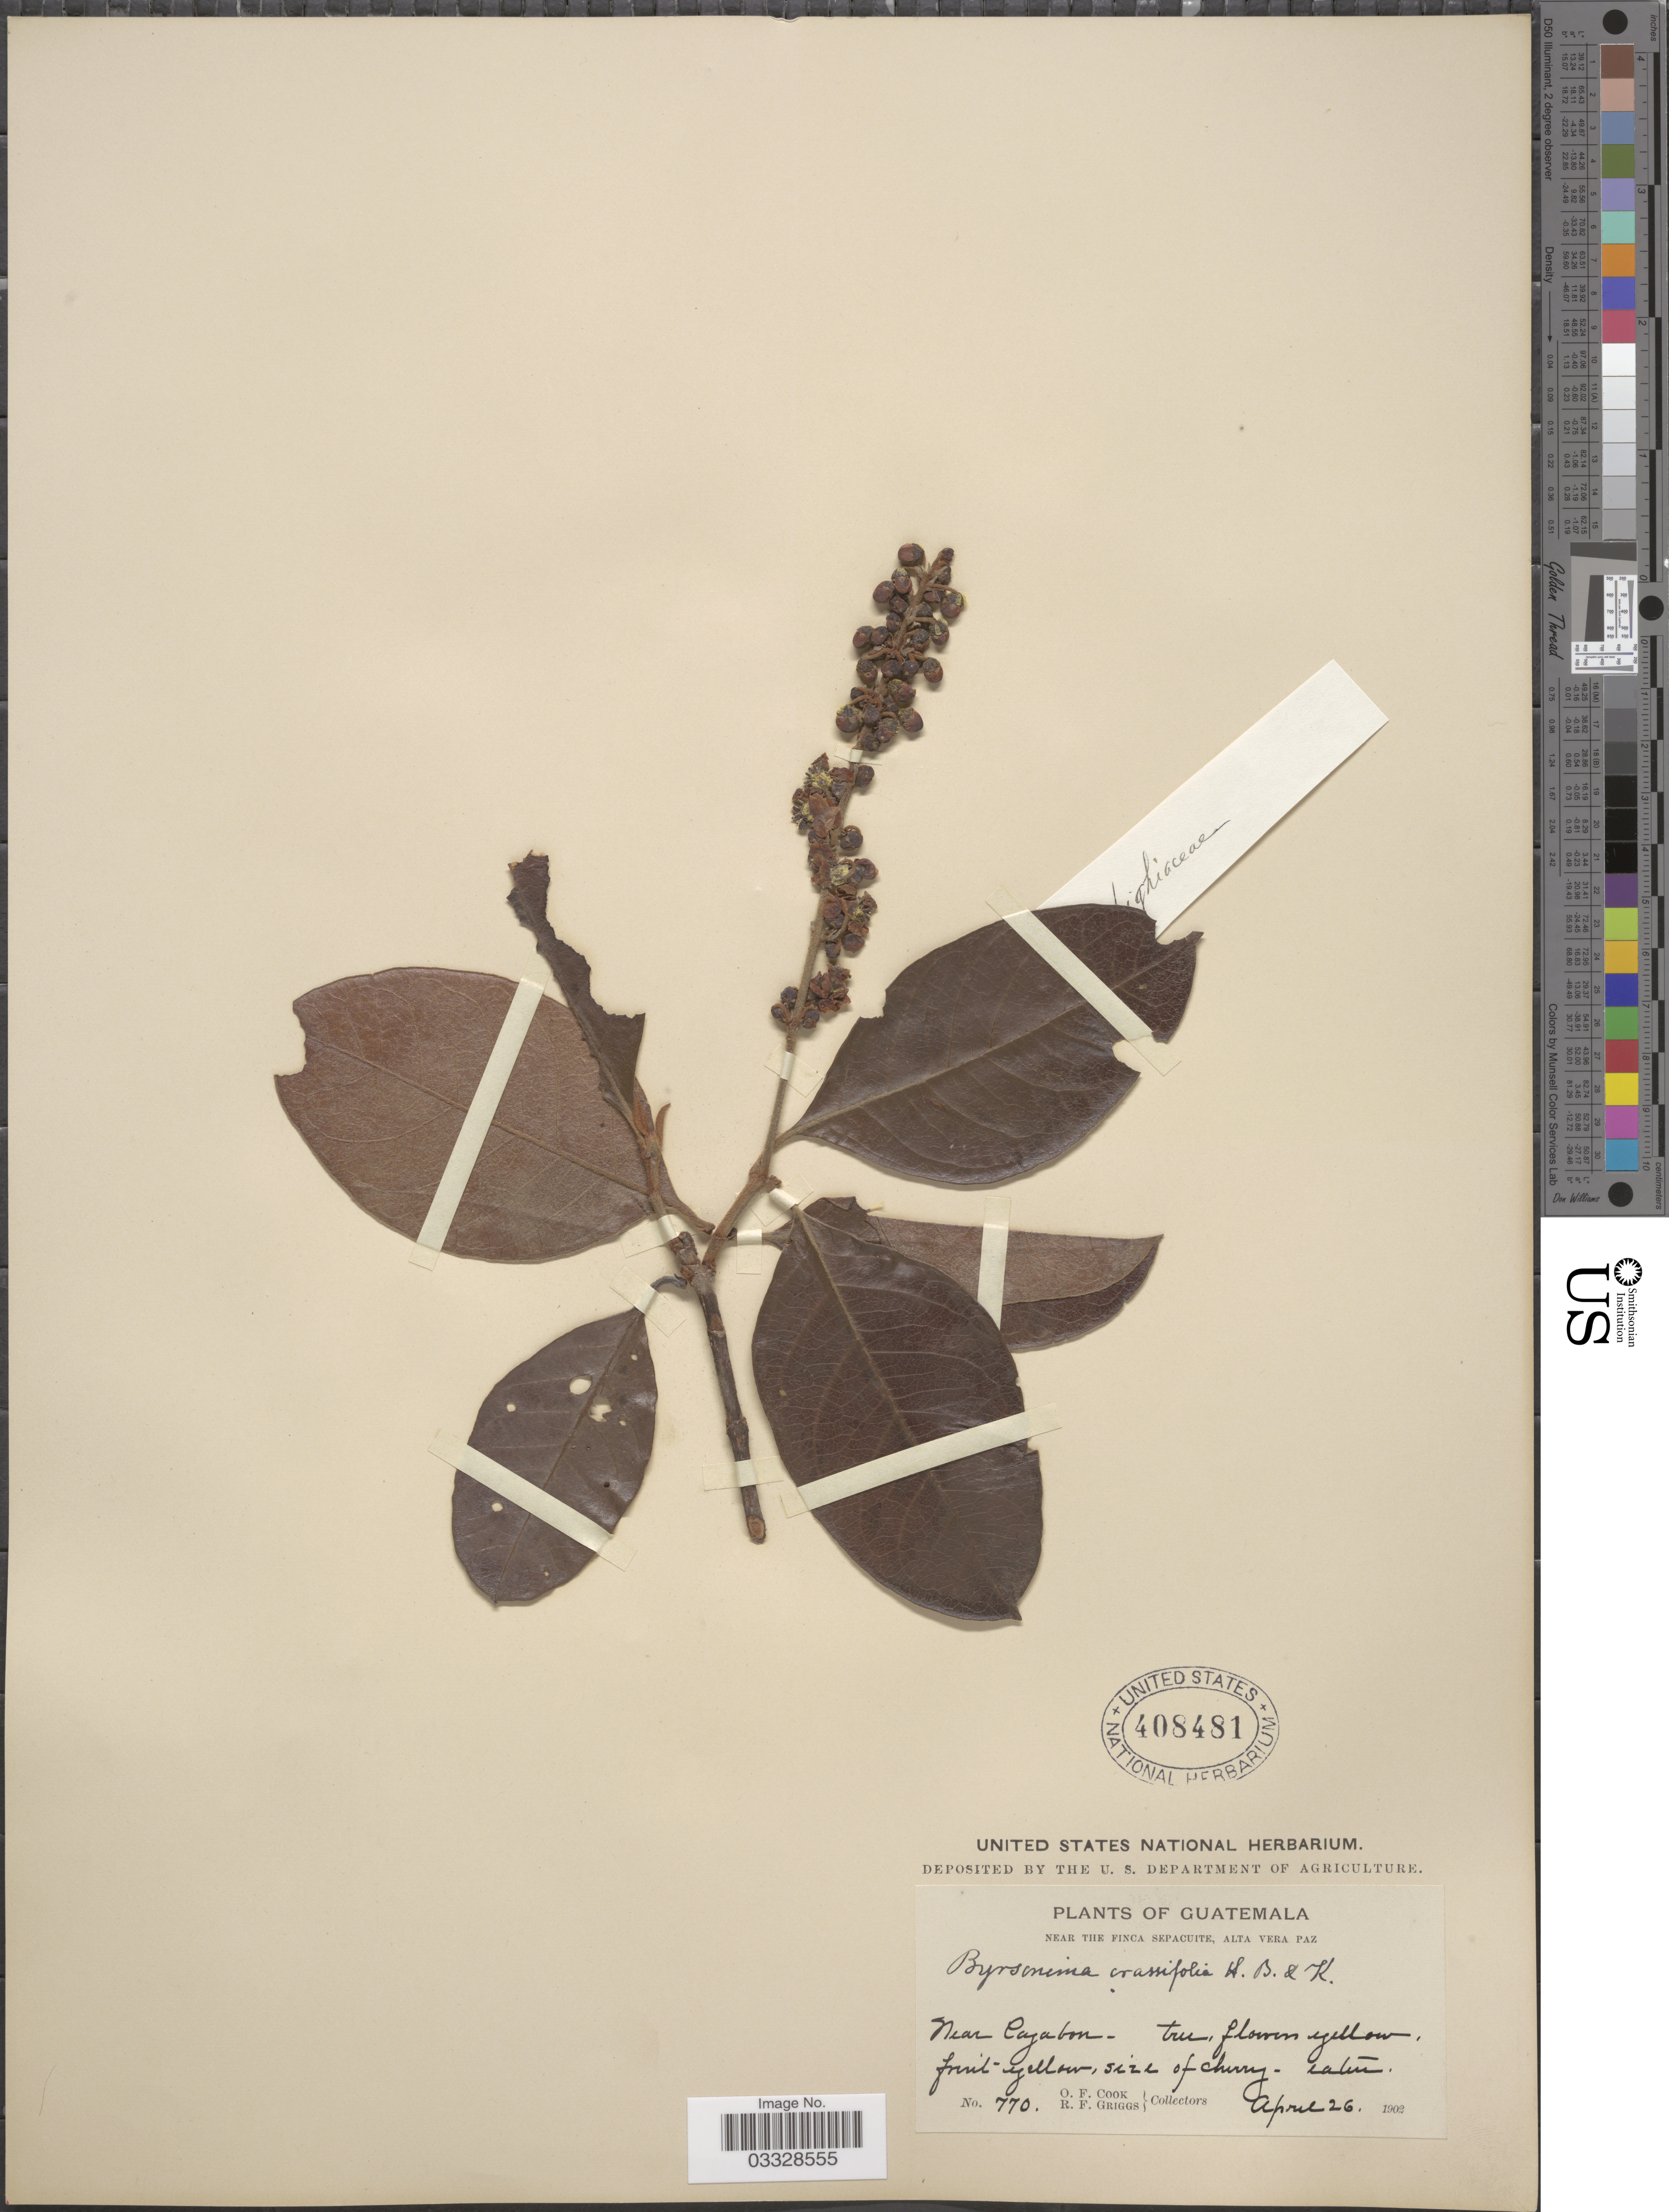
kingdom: Plantae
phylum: Tracheophyta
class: Magnoliopsida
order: Malpighiales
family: Malpighiaceae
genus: Byrsonima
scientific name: Byrsonima crassifolia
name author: (L.) Kunth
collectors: O. F. Cook & R. F. Griggs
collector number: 770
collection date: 1902-04-26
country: Guatemala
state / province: Alta Verapaz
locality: Near the Finca Sepacuite, Alta Vera Paz. Near Cajabon.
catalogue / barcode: US 408481